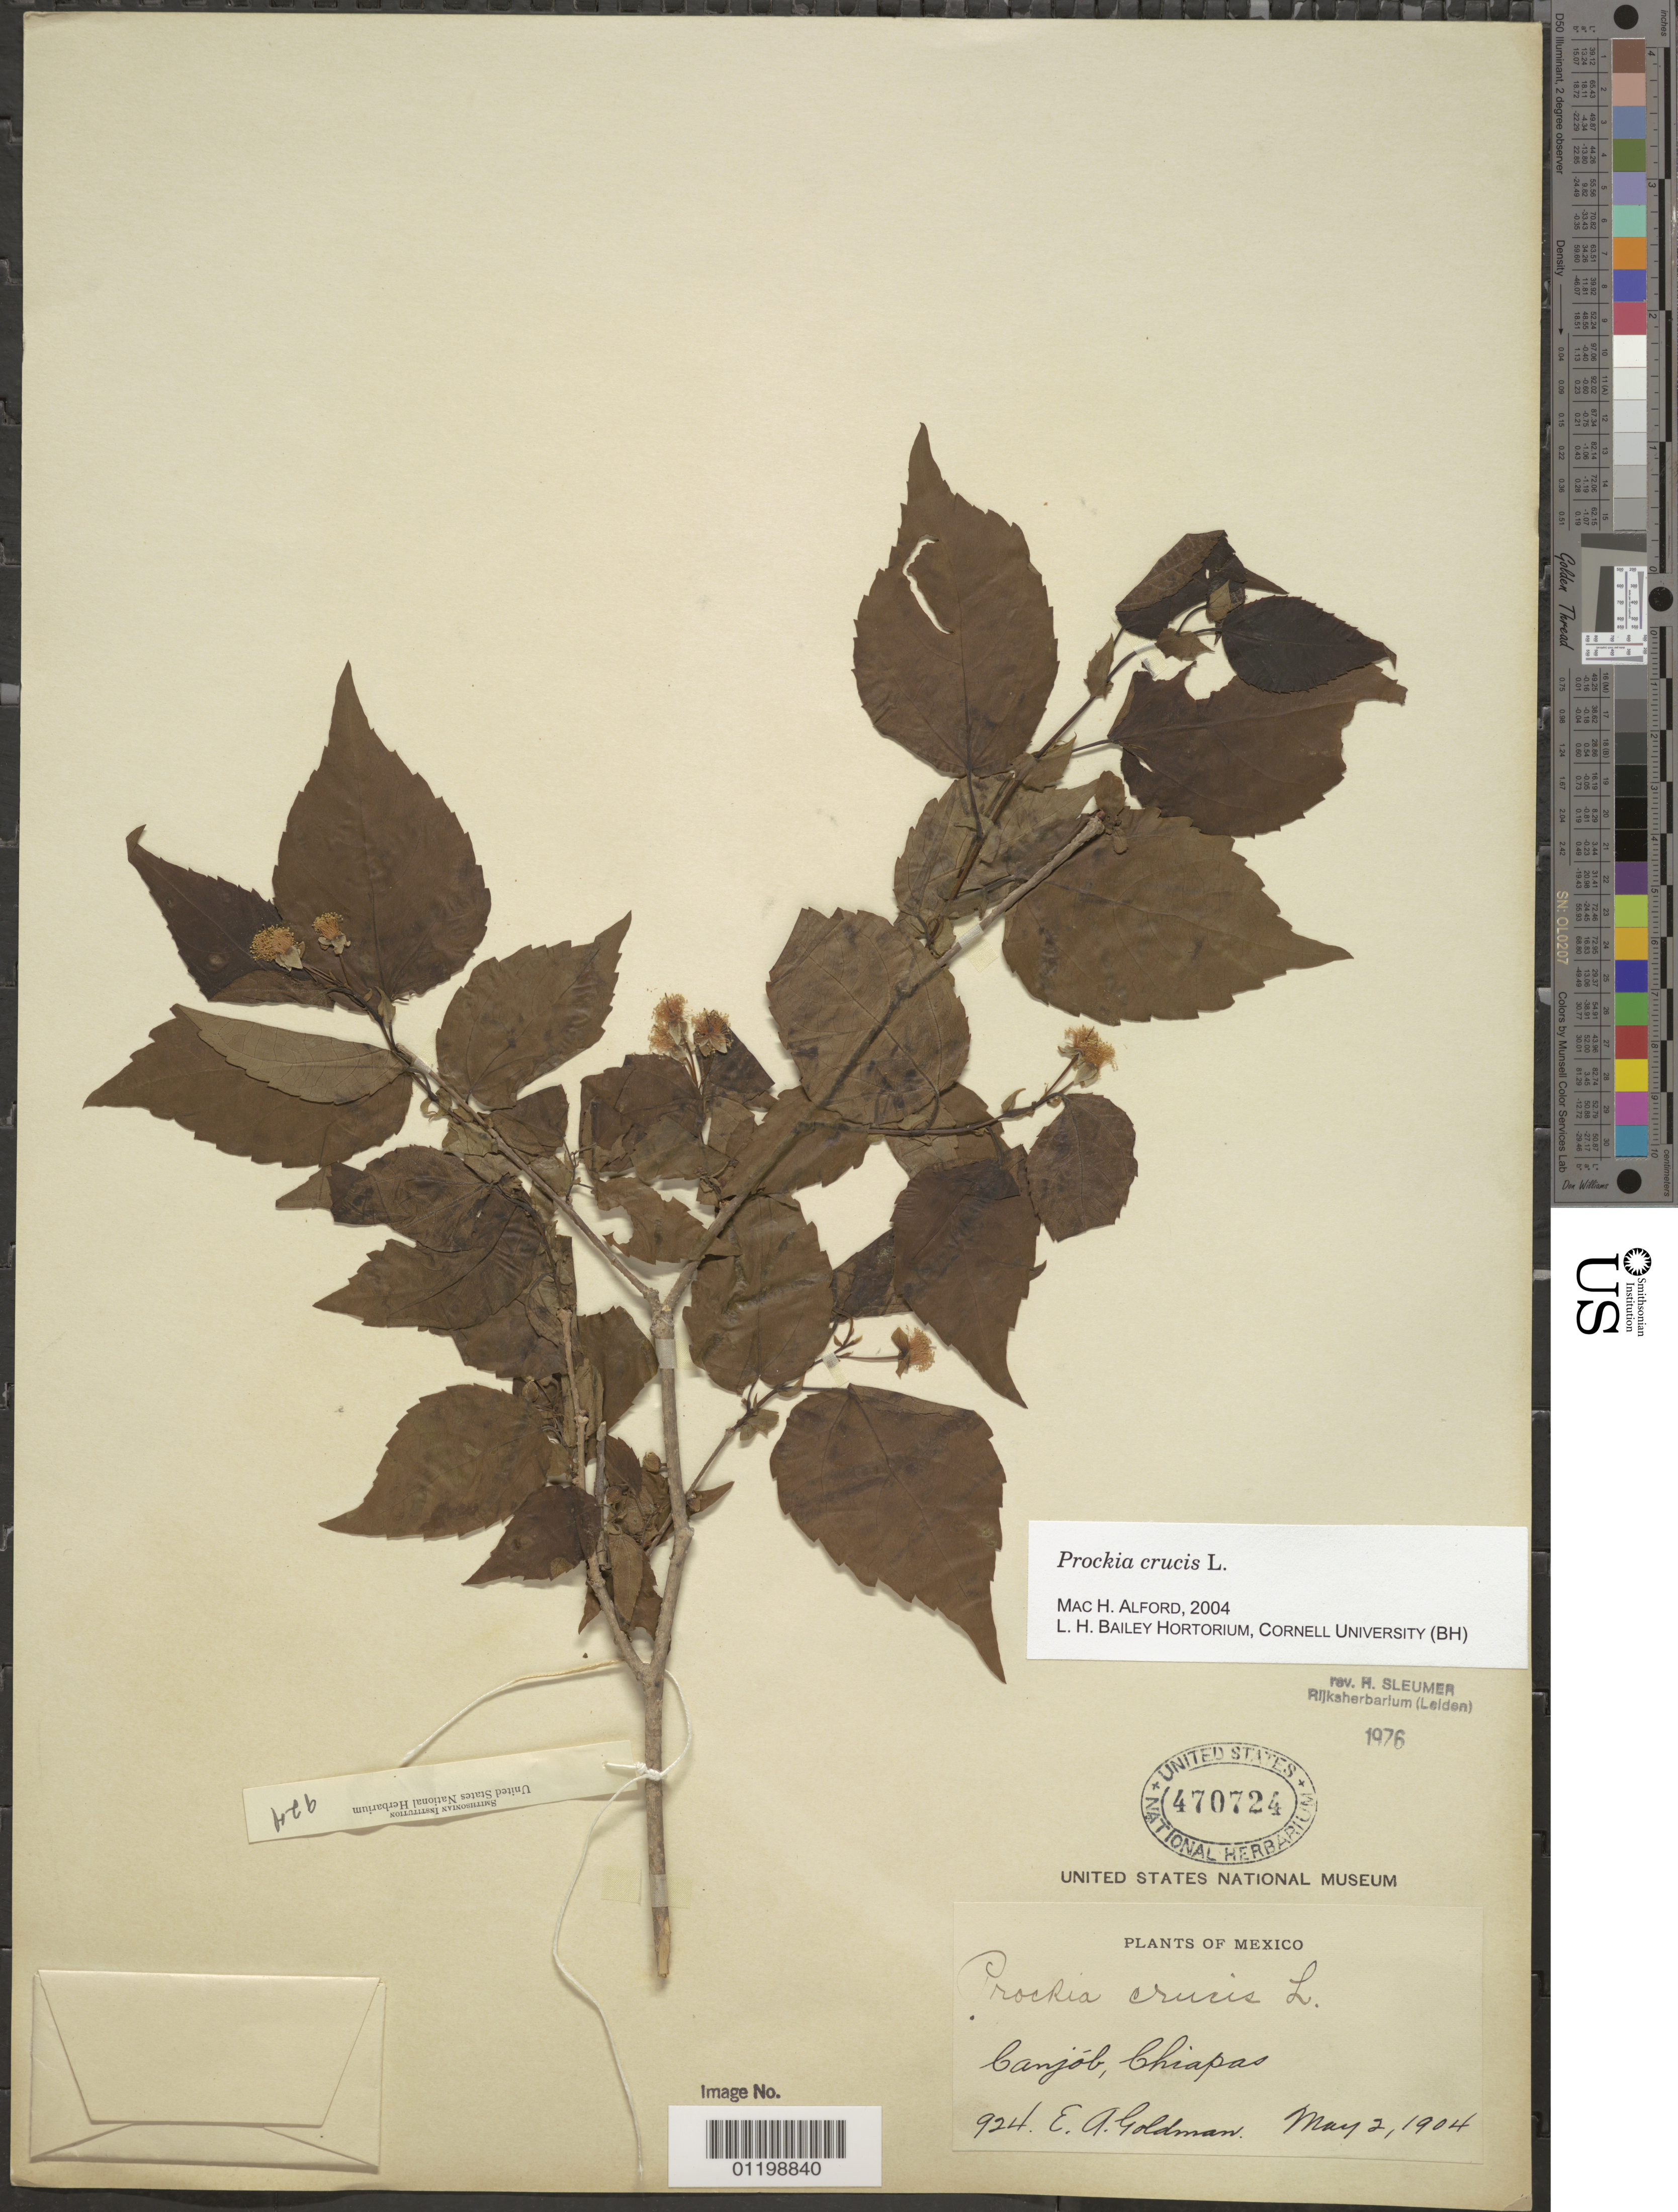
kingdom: Plantae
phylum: Tracheophyta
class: Magnoliopsida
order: Malpighiales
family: Salicaceae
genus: Prockia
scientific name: Prockia crucis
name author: P. Browne ex L.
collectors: E. A. Goldman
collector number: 924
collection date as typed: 02 May 1904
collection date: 1904-05-02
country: Mexico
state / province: Chiapas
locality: Canjob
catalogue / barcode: US 470724